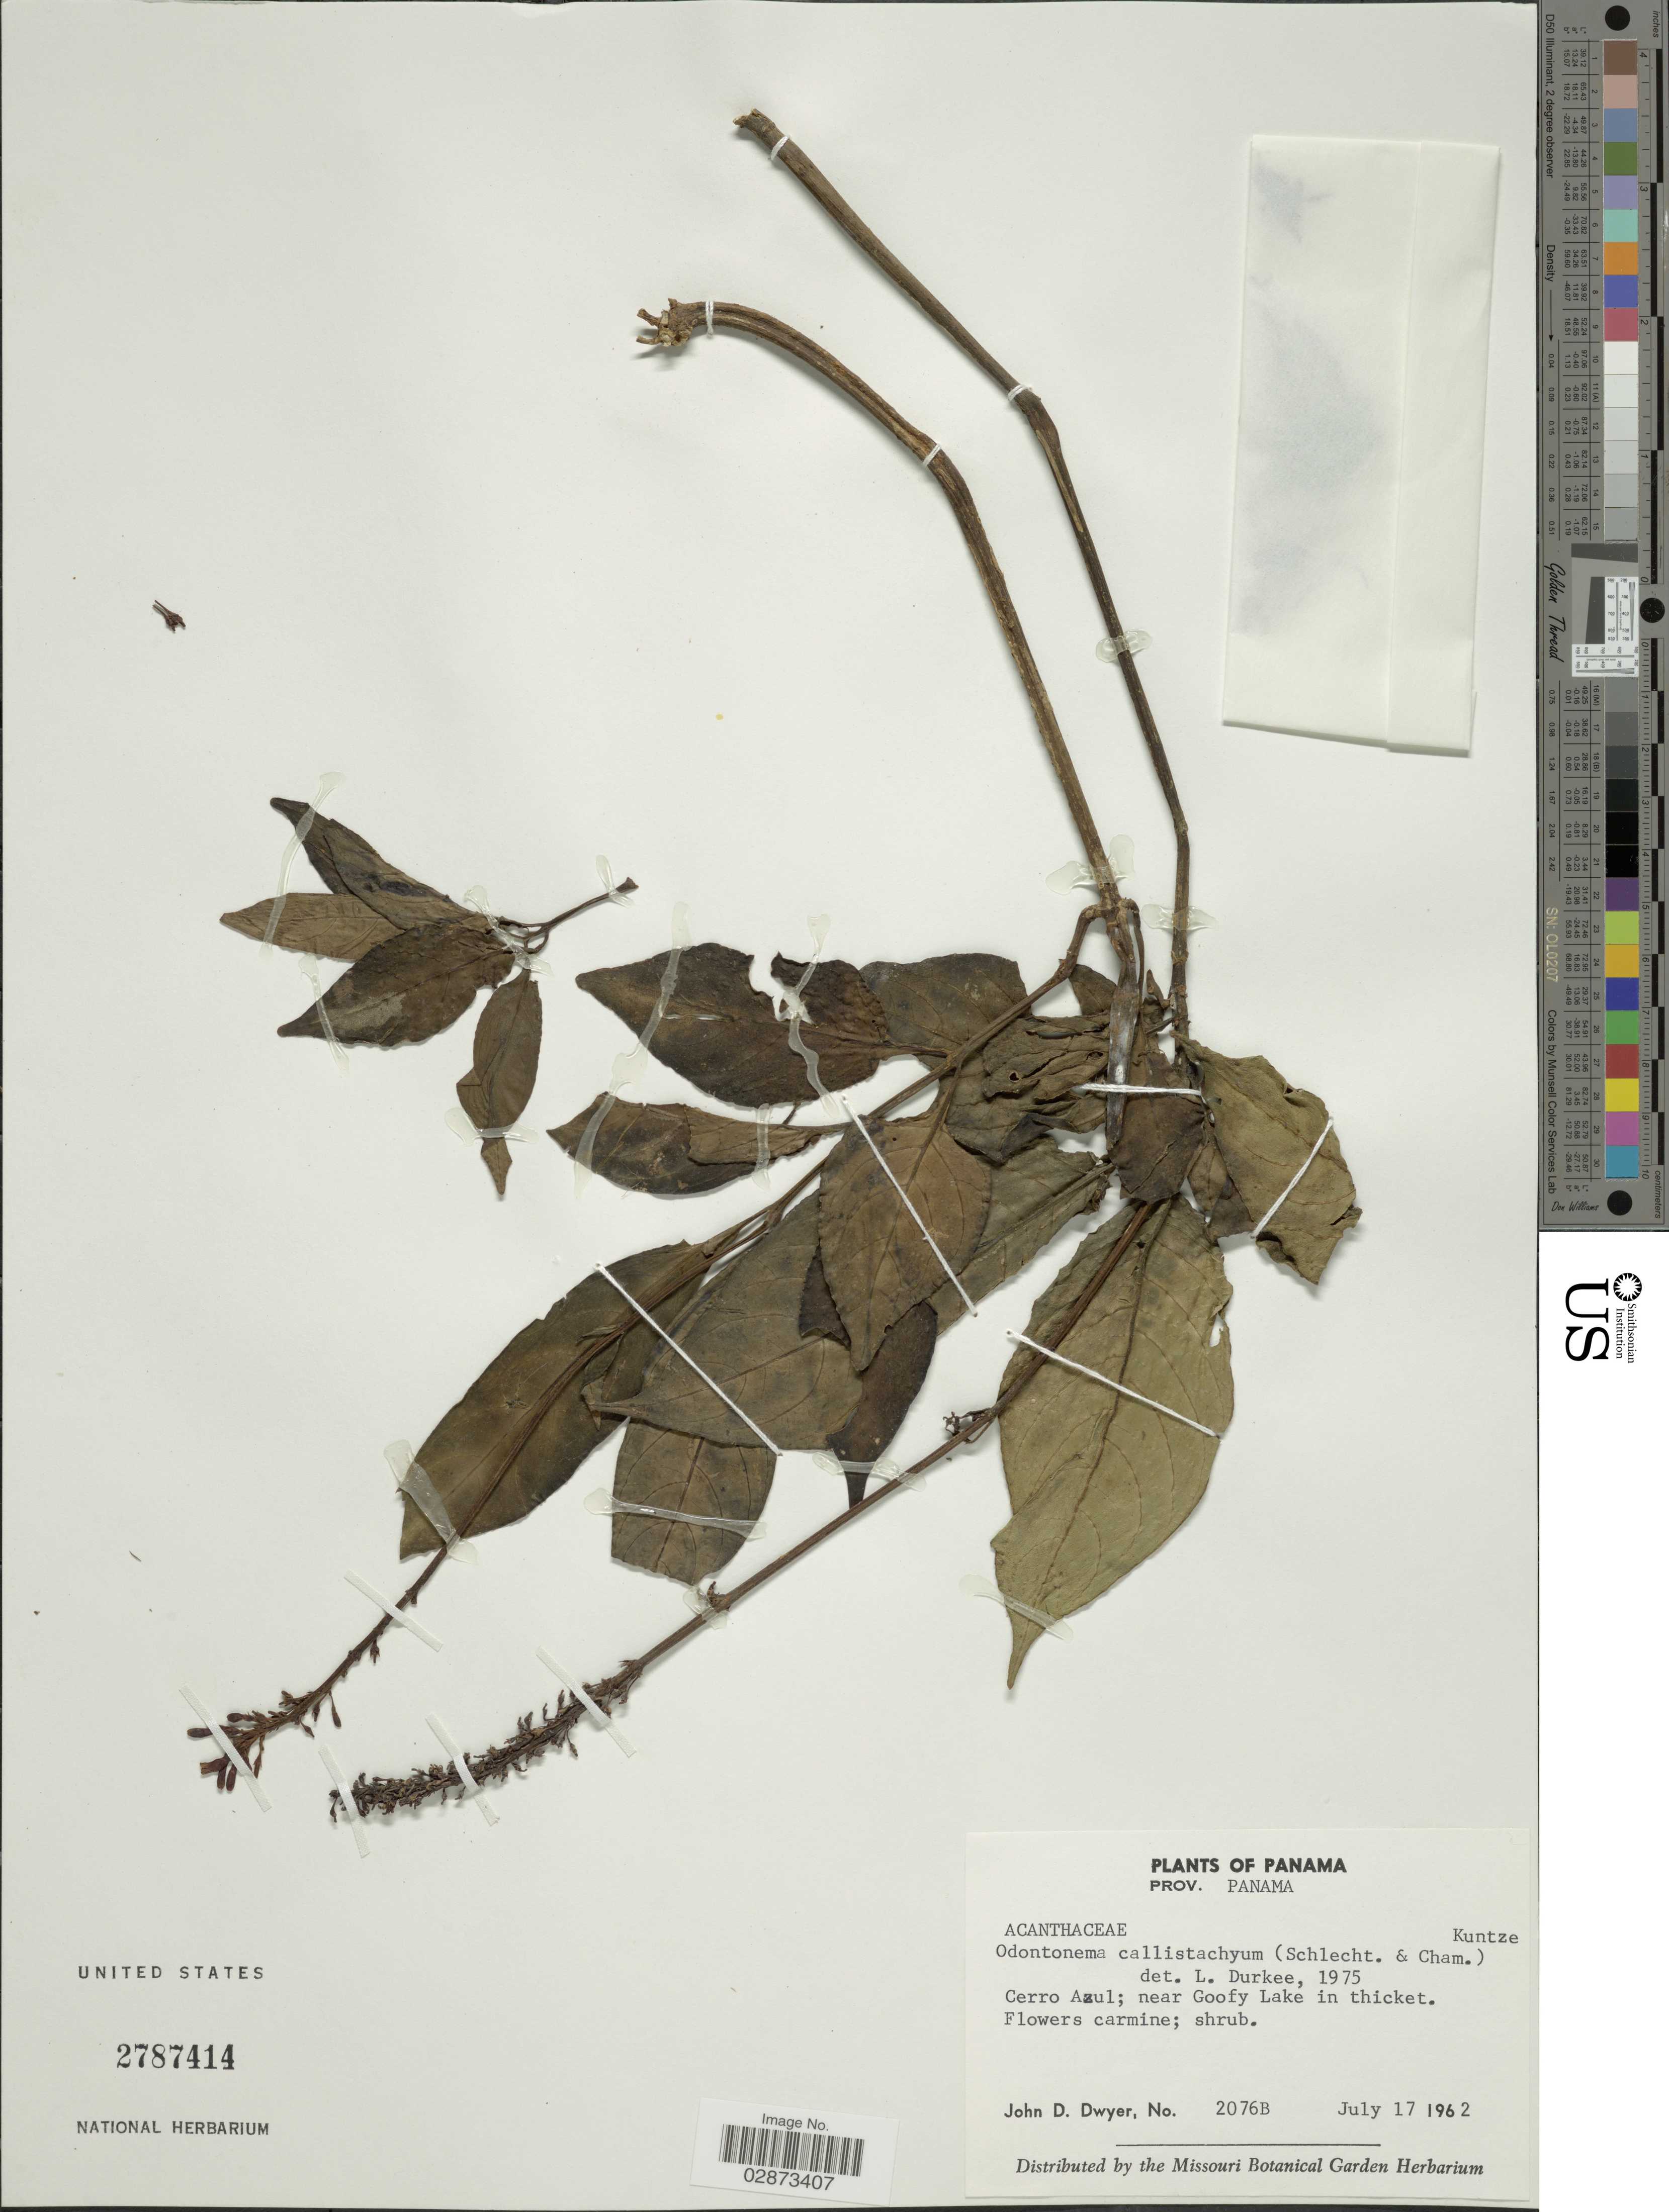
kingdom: Plantae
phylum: Tracheophyta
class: Magnoliopsida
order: Lamiales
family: Acanthaceae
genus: Odontonema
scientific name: Odontonema callistachyum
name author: (Schltdl. & Cham.) Kuntze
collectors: J. D. Dwyer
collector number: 2076B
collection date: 1962-07-17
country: Panama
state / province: Panamá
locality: Cerro Azul; near Goofy Lake in thicket.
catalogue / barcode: US 2787414